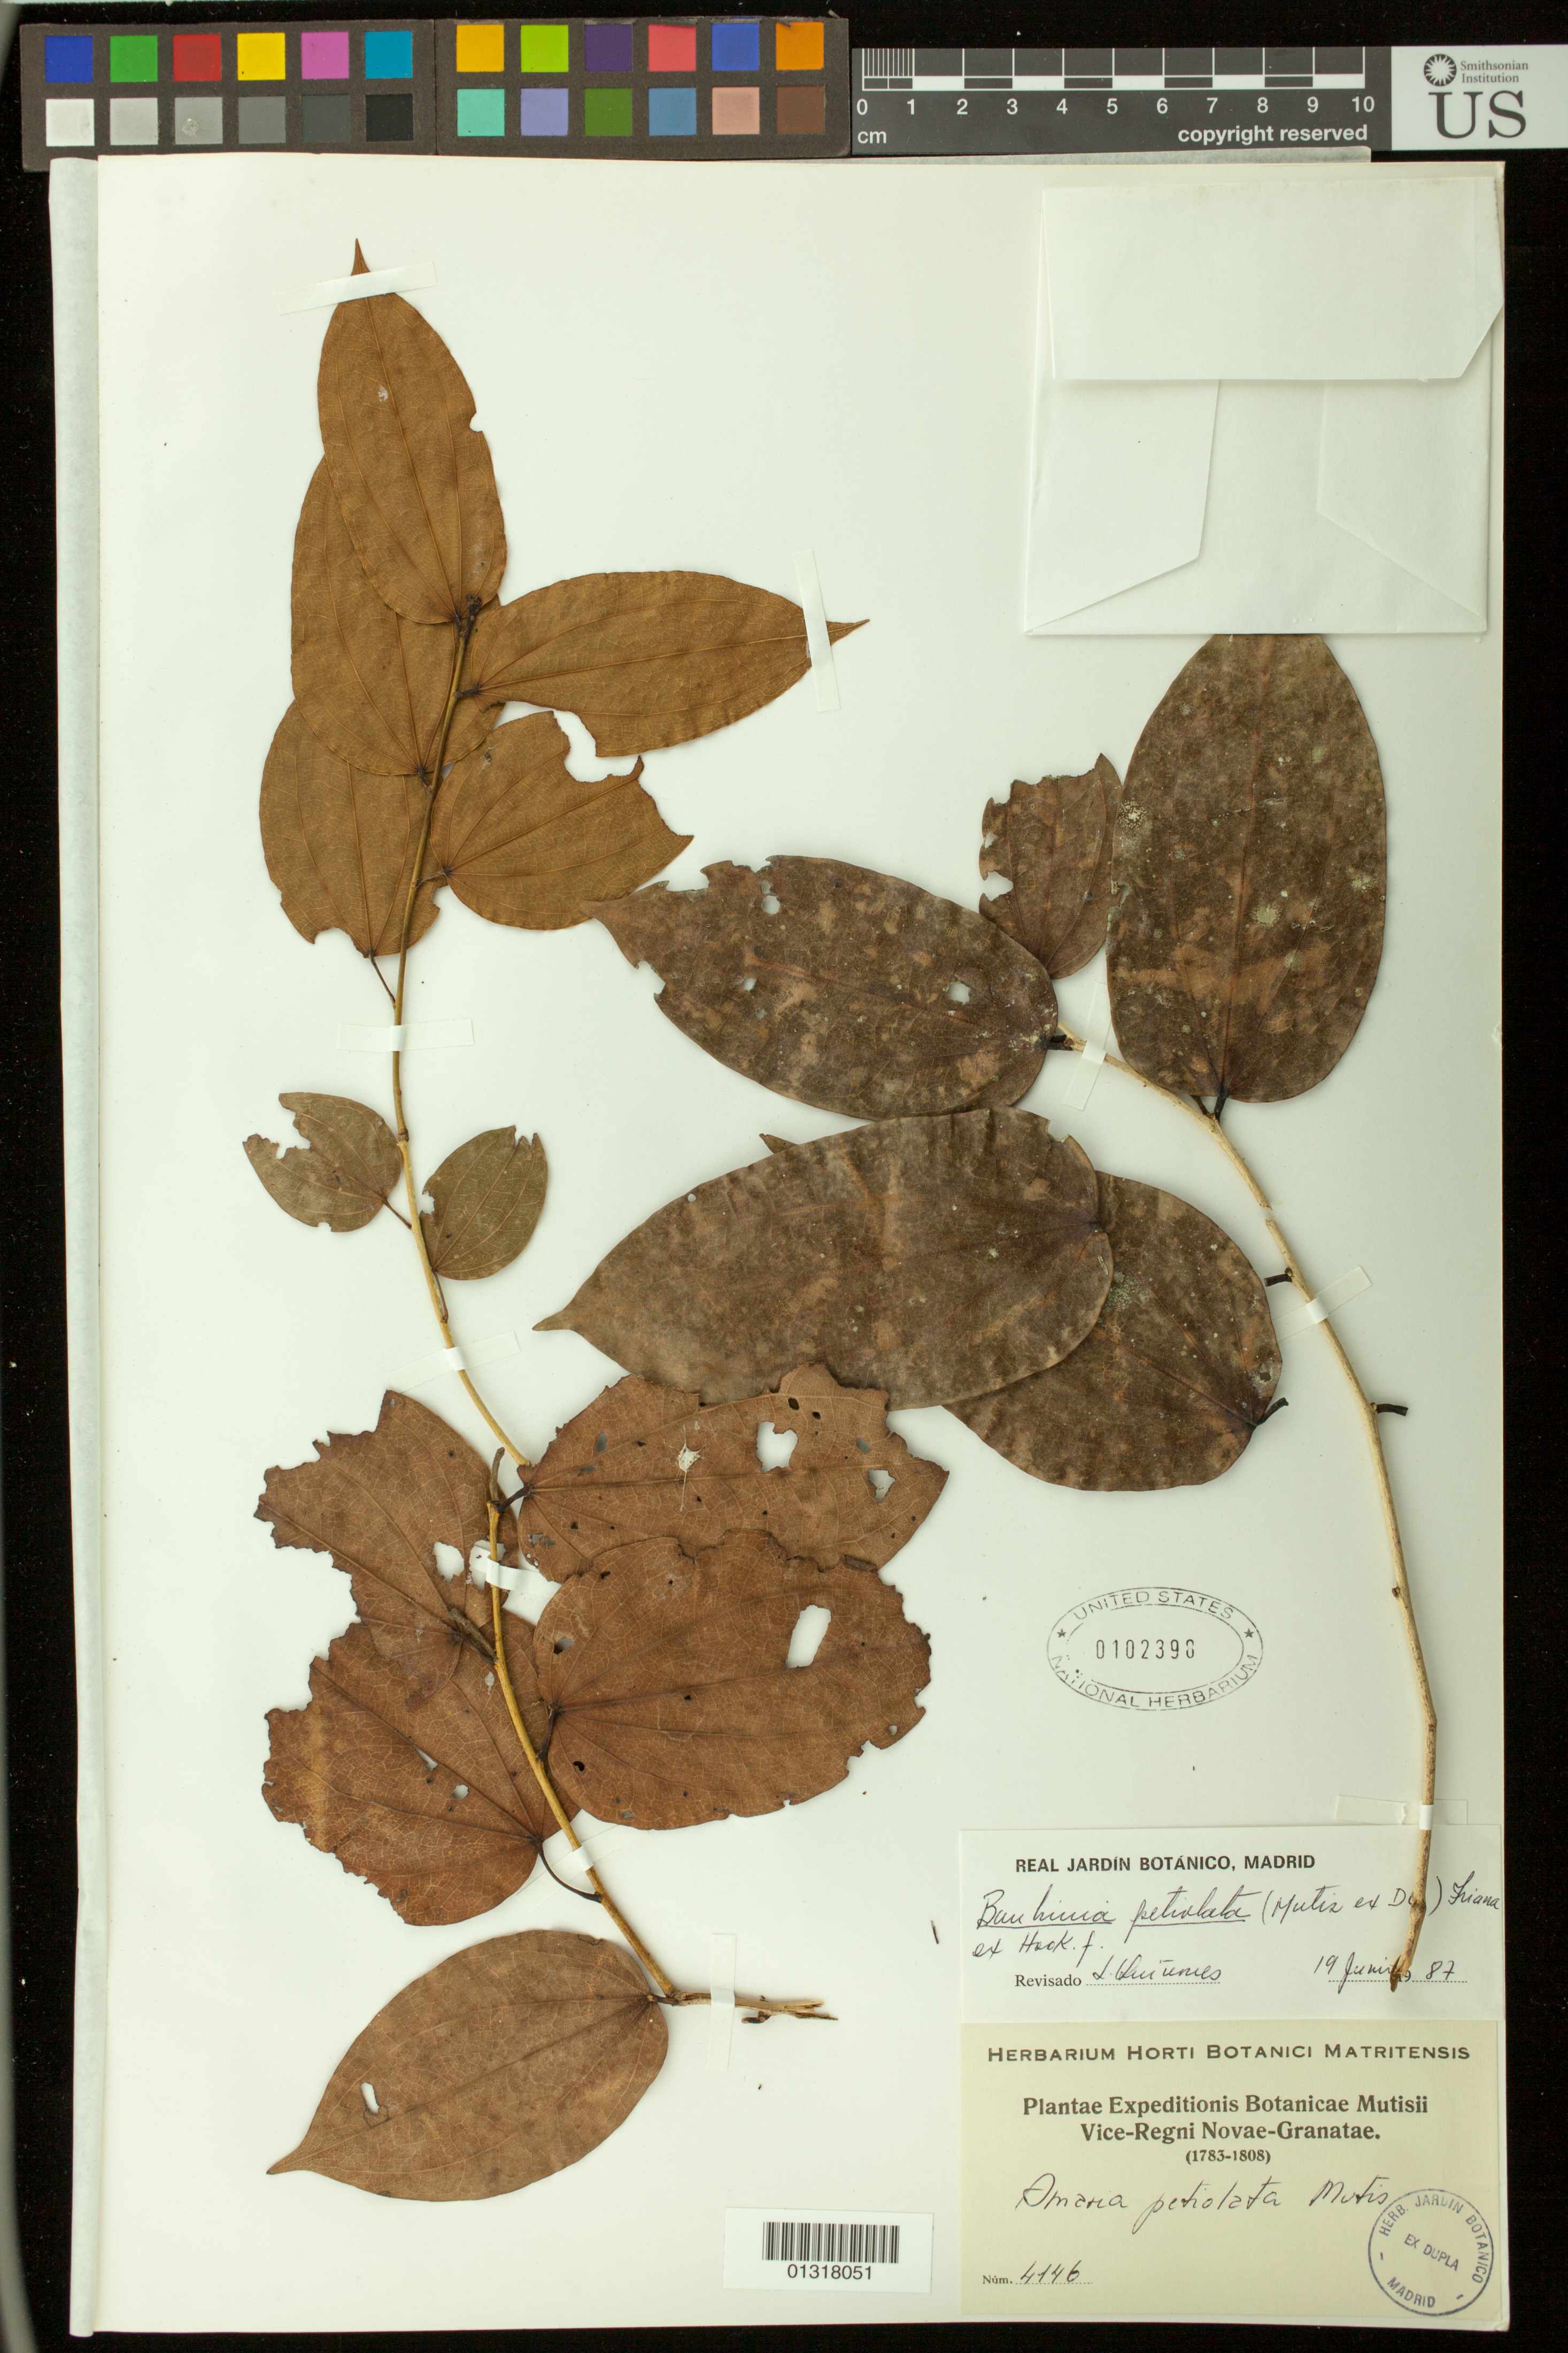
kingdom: Plantae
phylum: Tracheophyta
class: Magnoliopsida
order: Fabales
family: Fabaceae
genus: Amaria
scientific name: Amaria petiolata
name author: S. Mutis ex DC.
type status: Possible Type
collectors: J. C. B. Mutis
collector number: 4146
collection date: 1760/1808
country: Colombia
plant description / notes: Numerous duplicates of this collection at MA are recorded as "original material". Wunderlin (1976 etc.) cites Mutis 2398 as type collection, accepted here as effective lectotypification.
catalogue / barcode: US 102398